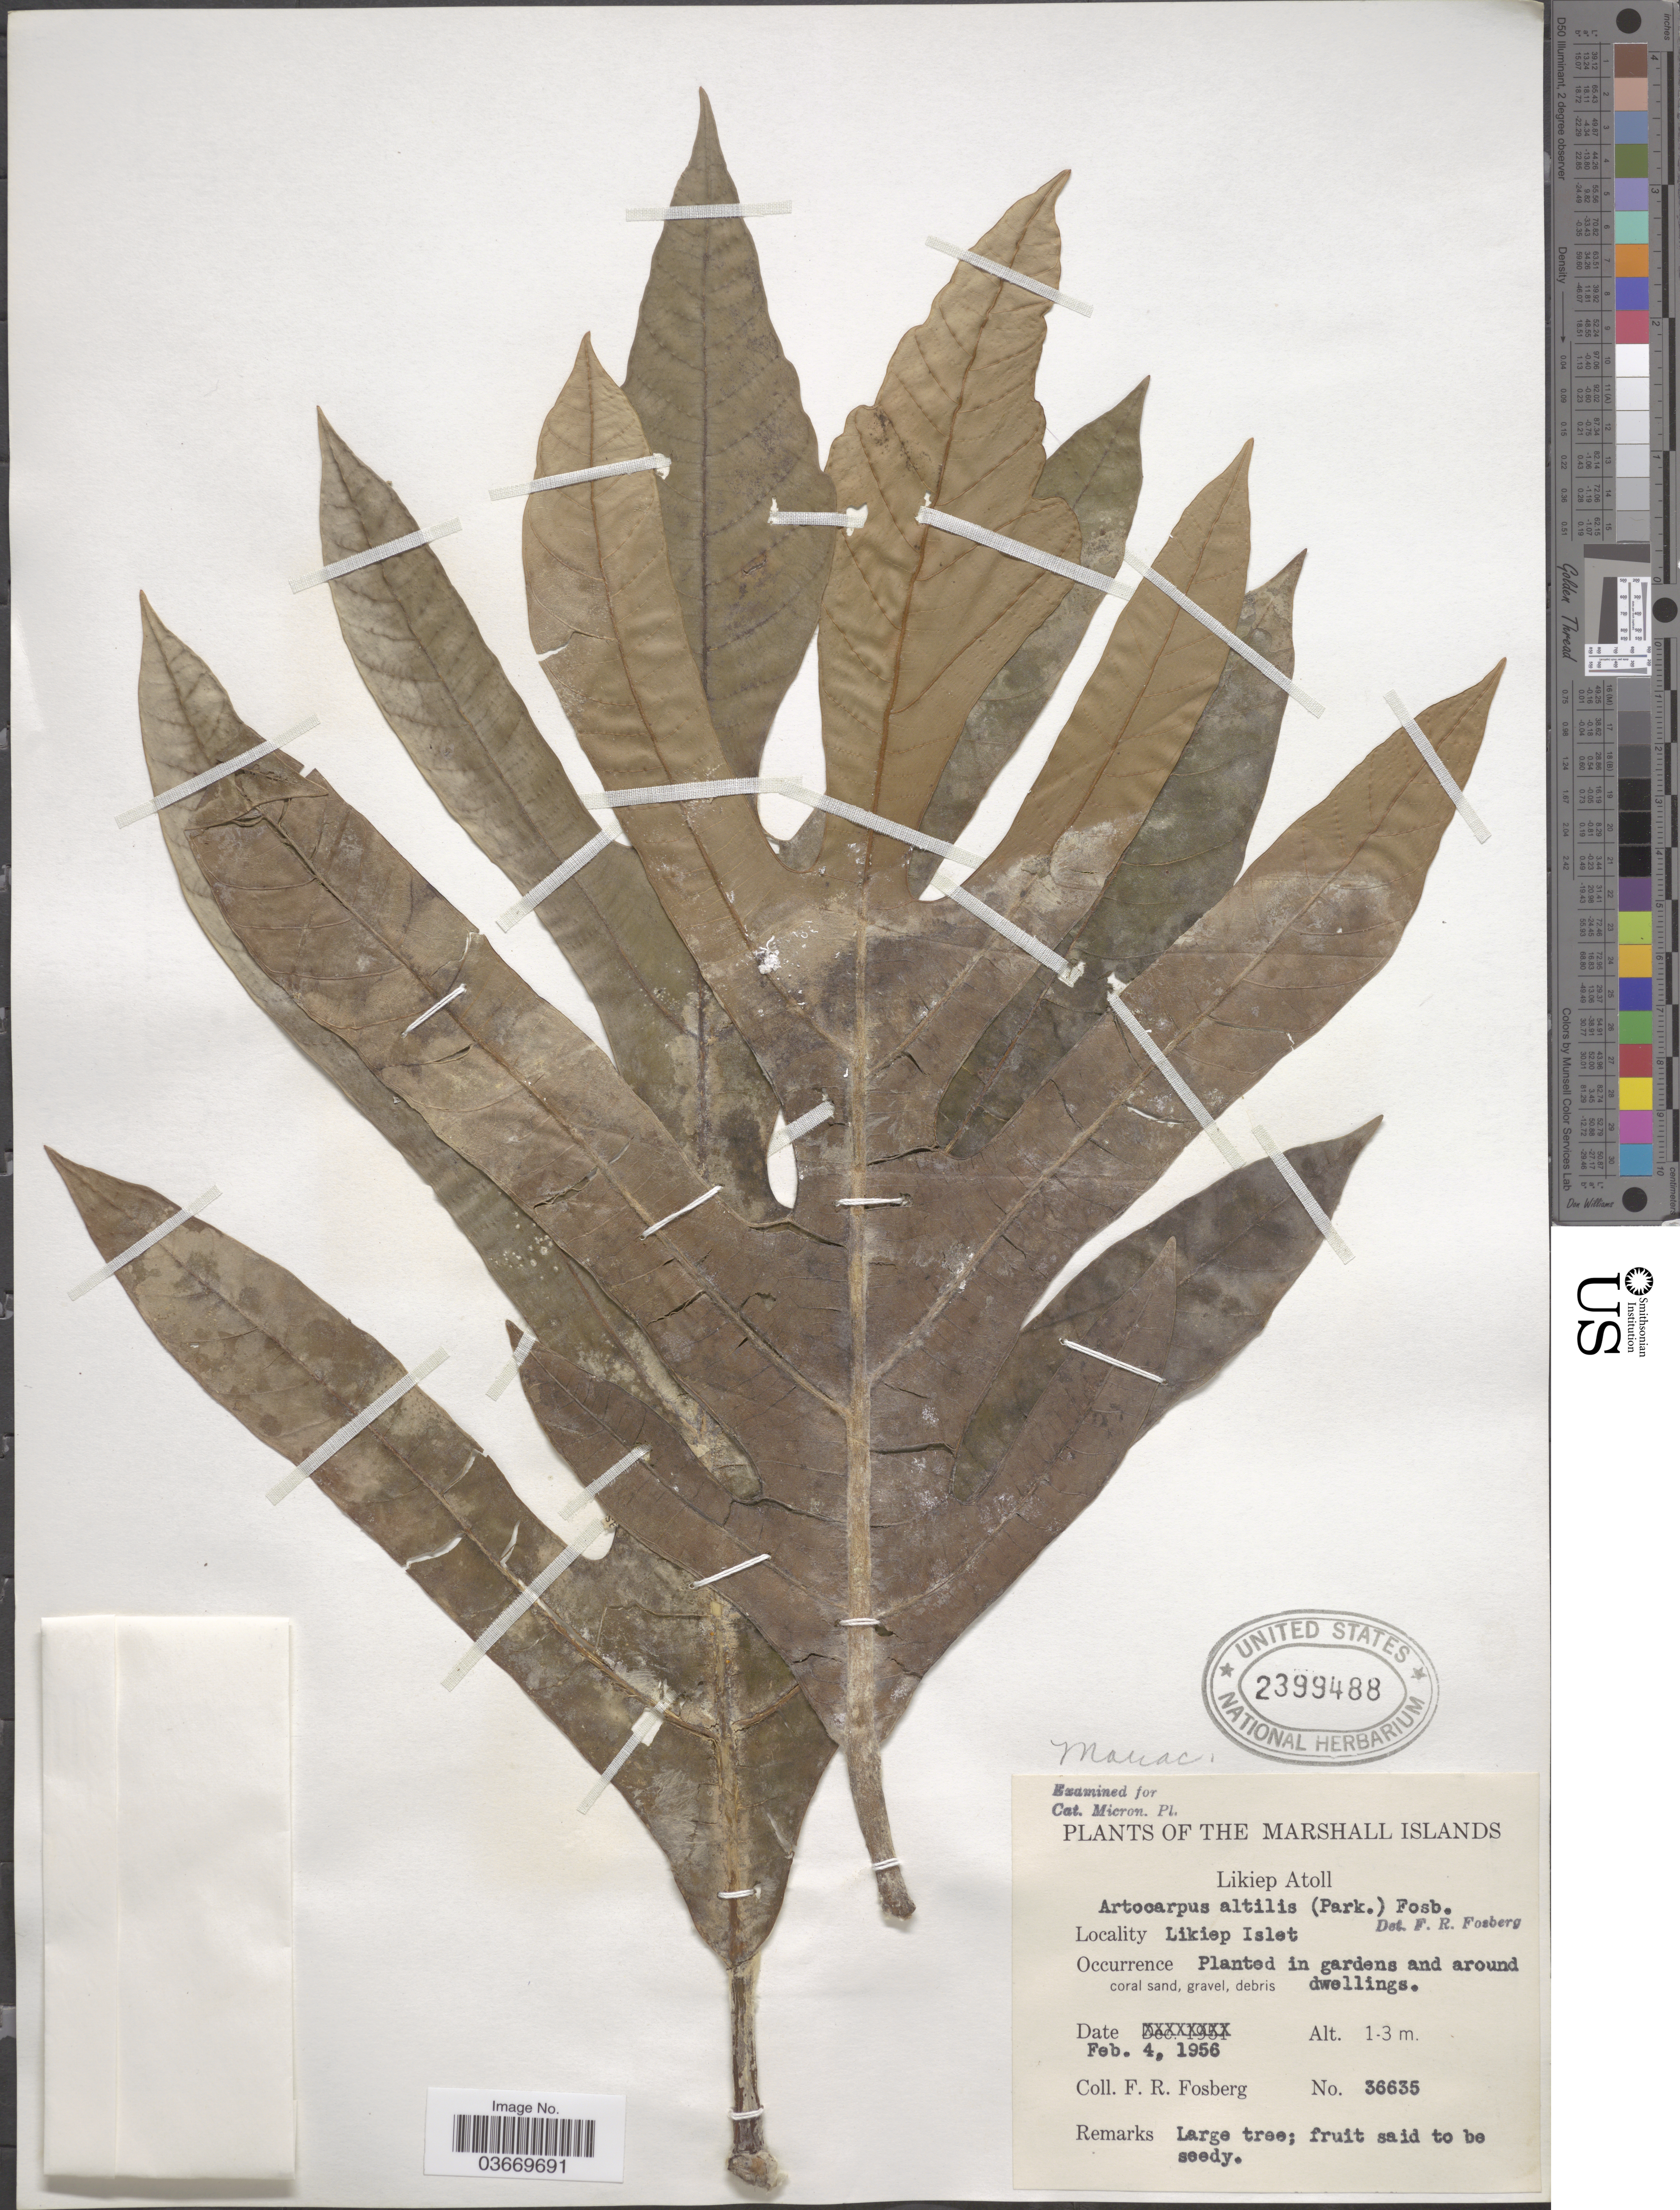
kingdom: Plantae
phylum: Tracheophyta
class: Magnoliopsida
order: Rosales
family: Moraceae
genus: Artocarpus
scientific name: Artocarpus altilis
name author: (Parkinson) Fosberg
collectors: F. R. Fosberg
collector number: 36635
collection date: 1956-02-04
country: Marshall Islands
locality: The Marshall Islands. Likiep Atoll. Likiep islet. In gardens and around dwellings.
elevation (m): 1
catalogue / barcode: US 2399488